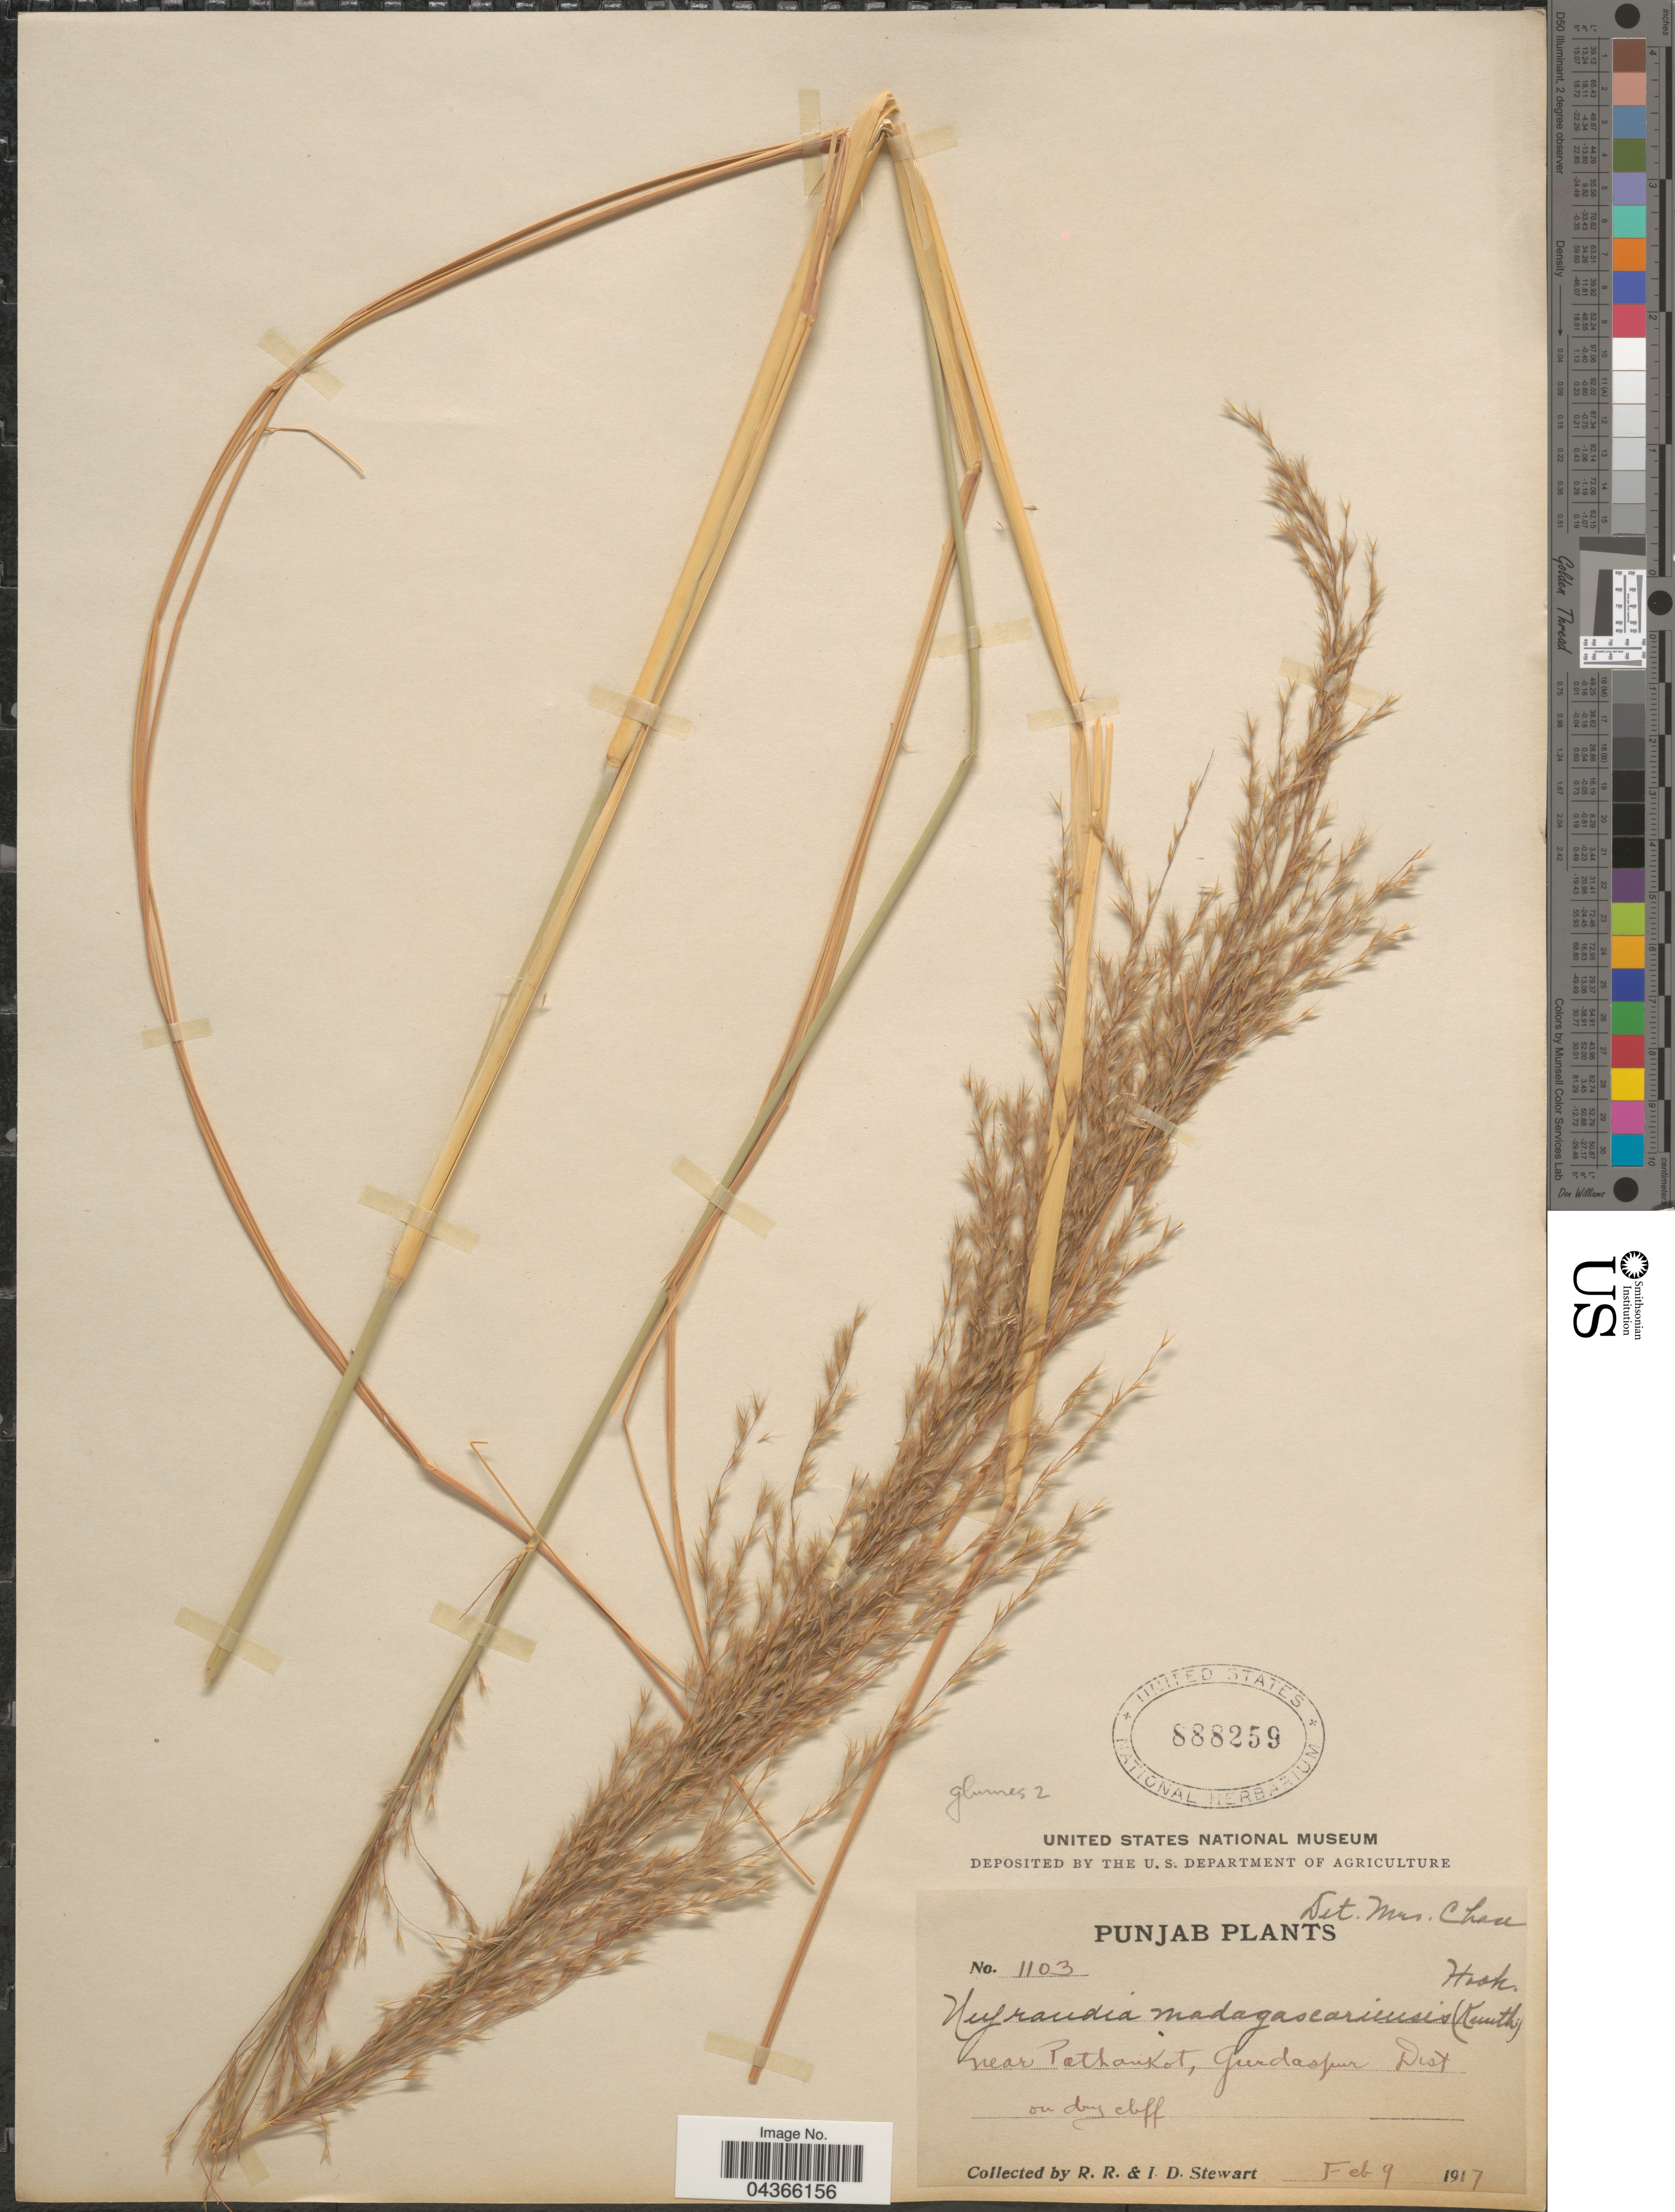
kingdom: Plantae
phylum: Tracheophyta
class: Liliopsida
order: Poales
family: Poaceae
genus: Neyraudia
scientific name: Neyraudia arundinacea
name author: (L.) Henr.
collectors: R. Stewart & I. Stewart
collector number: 1103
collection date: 1917-02-09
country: India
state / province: Punjab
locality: Near Pathankot, Gurdaspur Dist.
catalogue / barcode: US 888259